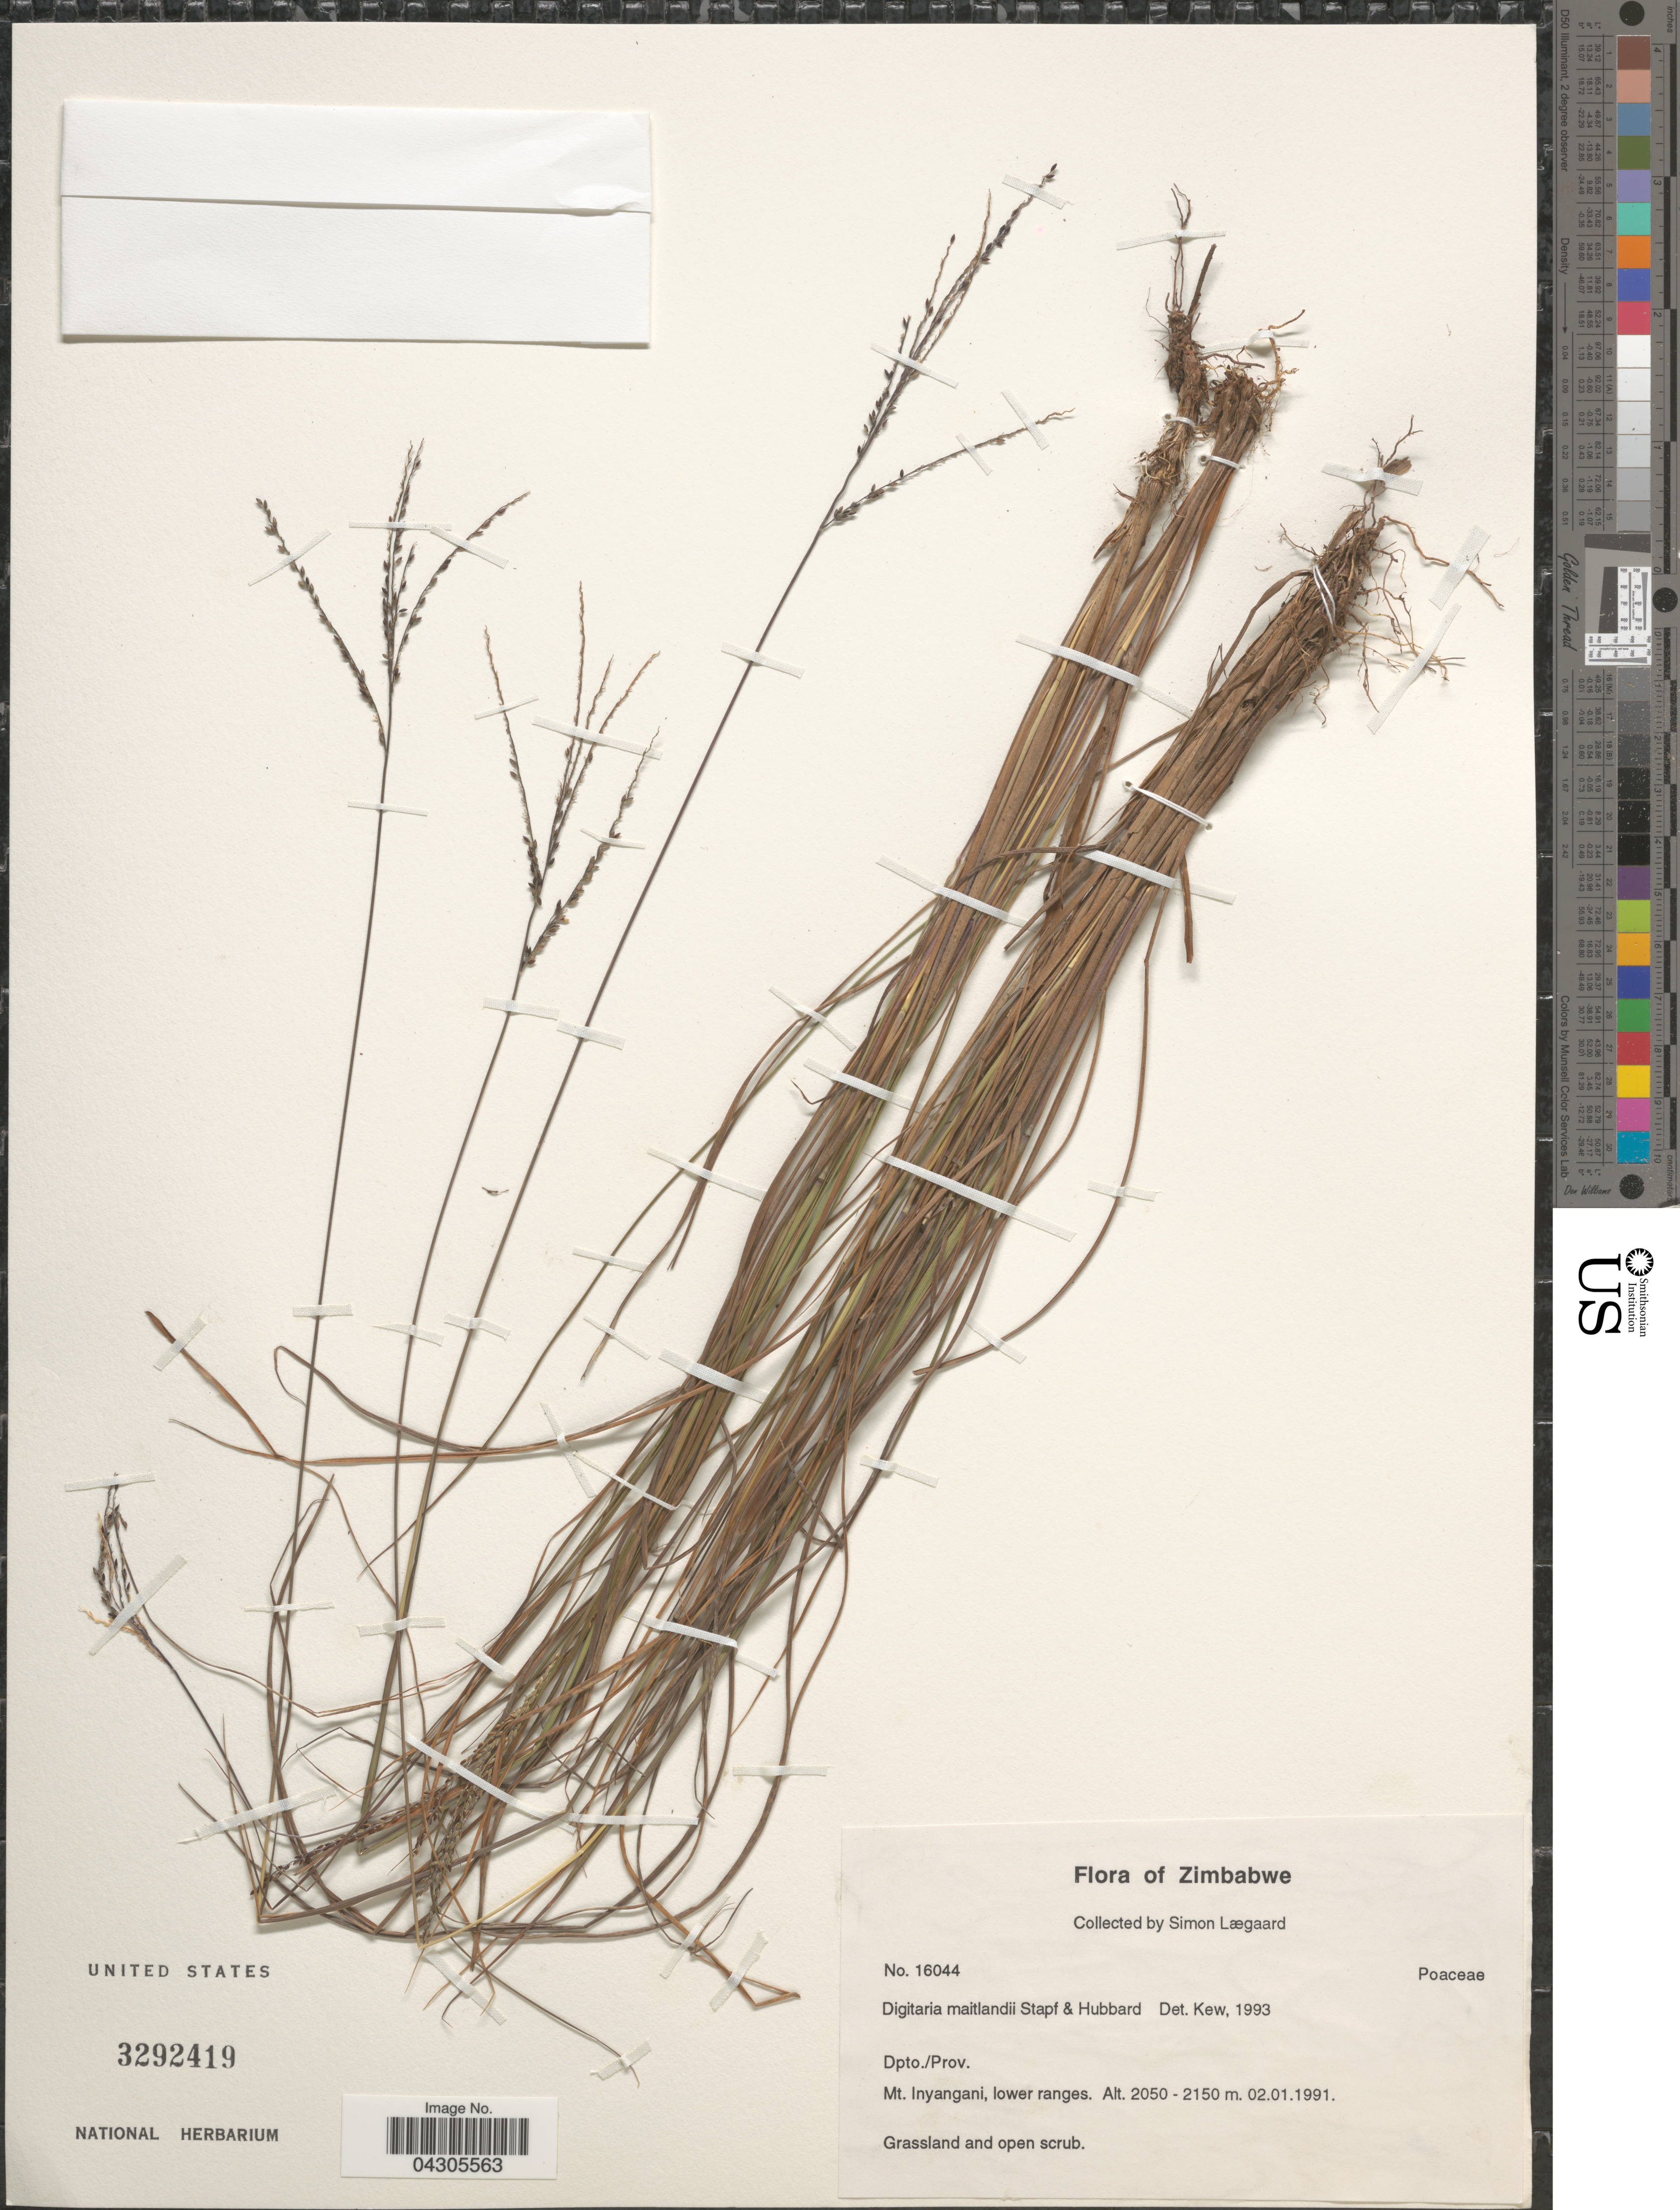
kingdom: Plantae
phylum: Tracheophyta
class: Liliopsida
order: Poales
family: Poaceae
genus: Digitaria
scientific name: Digitaria maitlandii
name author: Stapf & C. E. Hubb.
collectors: S. Lægaard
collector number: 16044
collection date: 1991-01-02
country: Zimbabwe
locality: Dpto./Prov. Mt. Inyangani.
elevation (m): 2050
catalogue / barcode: US 3292419